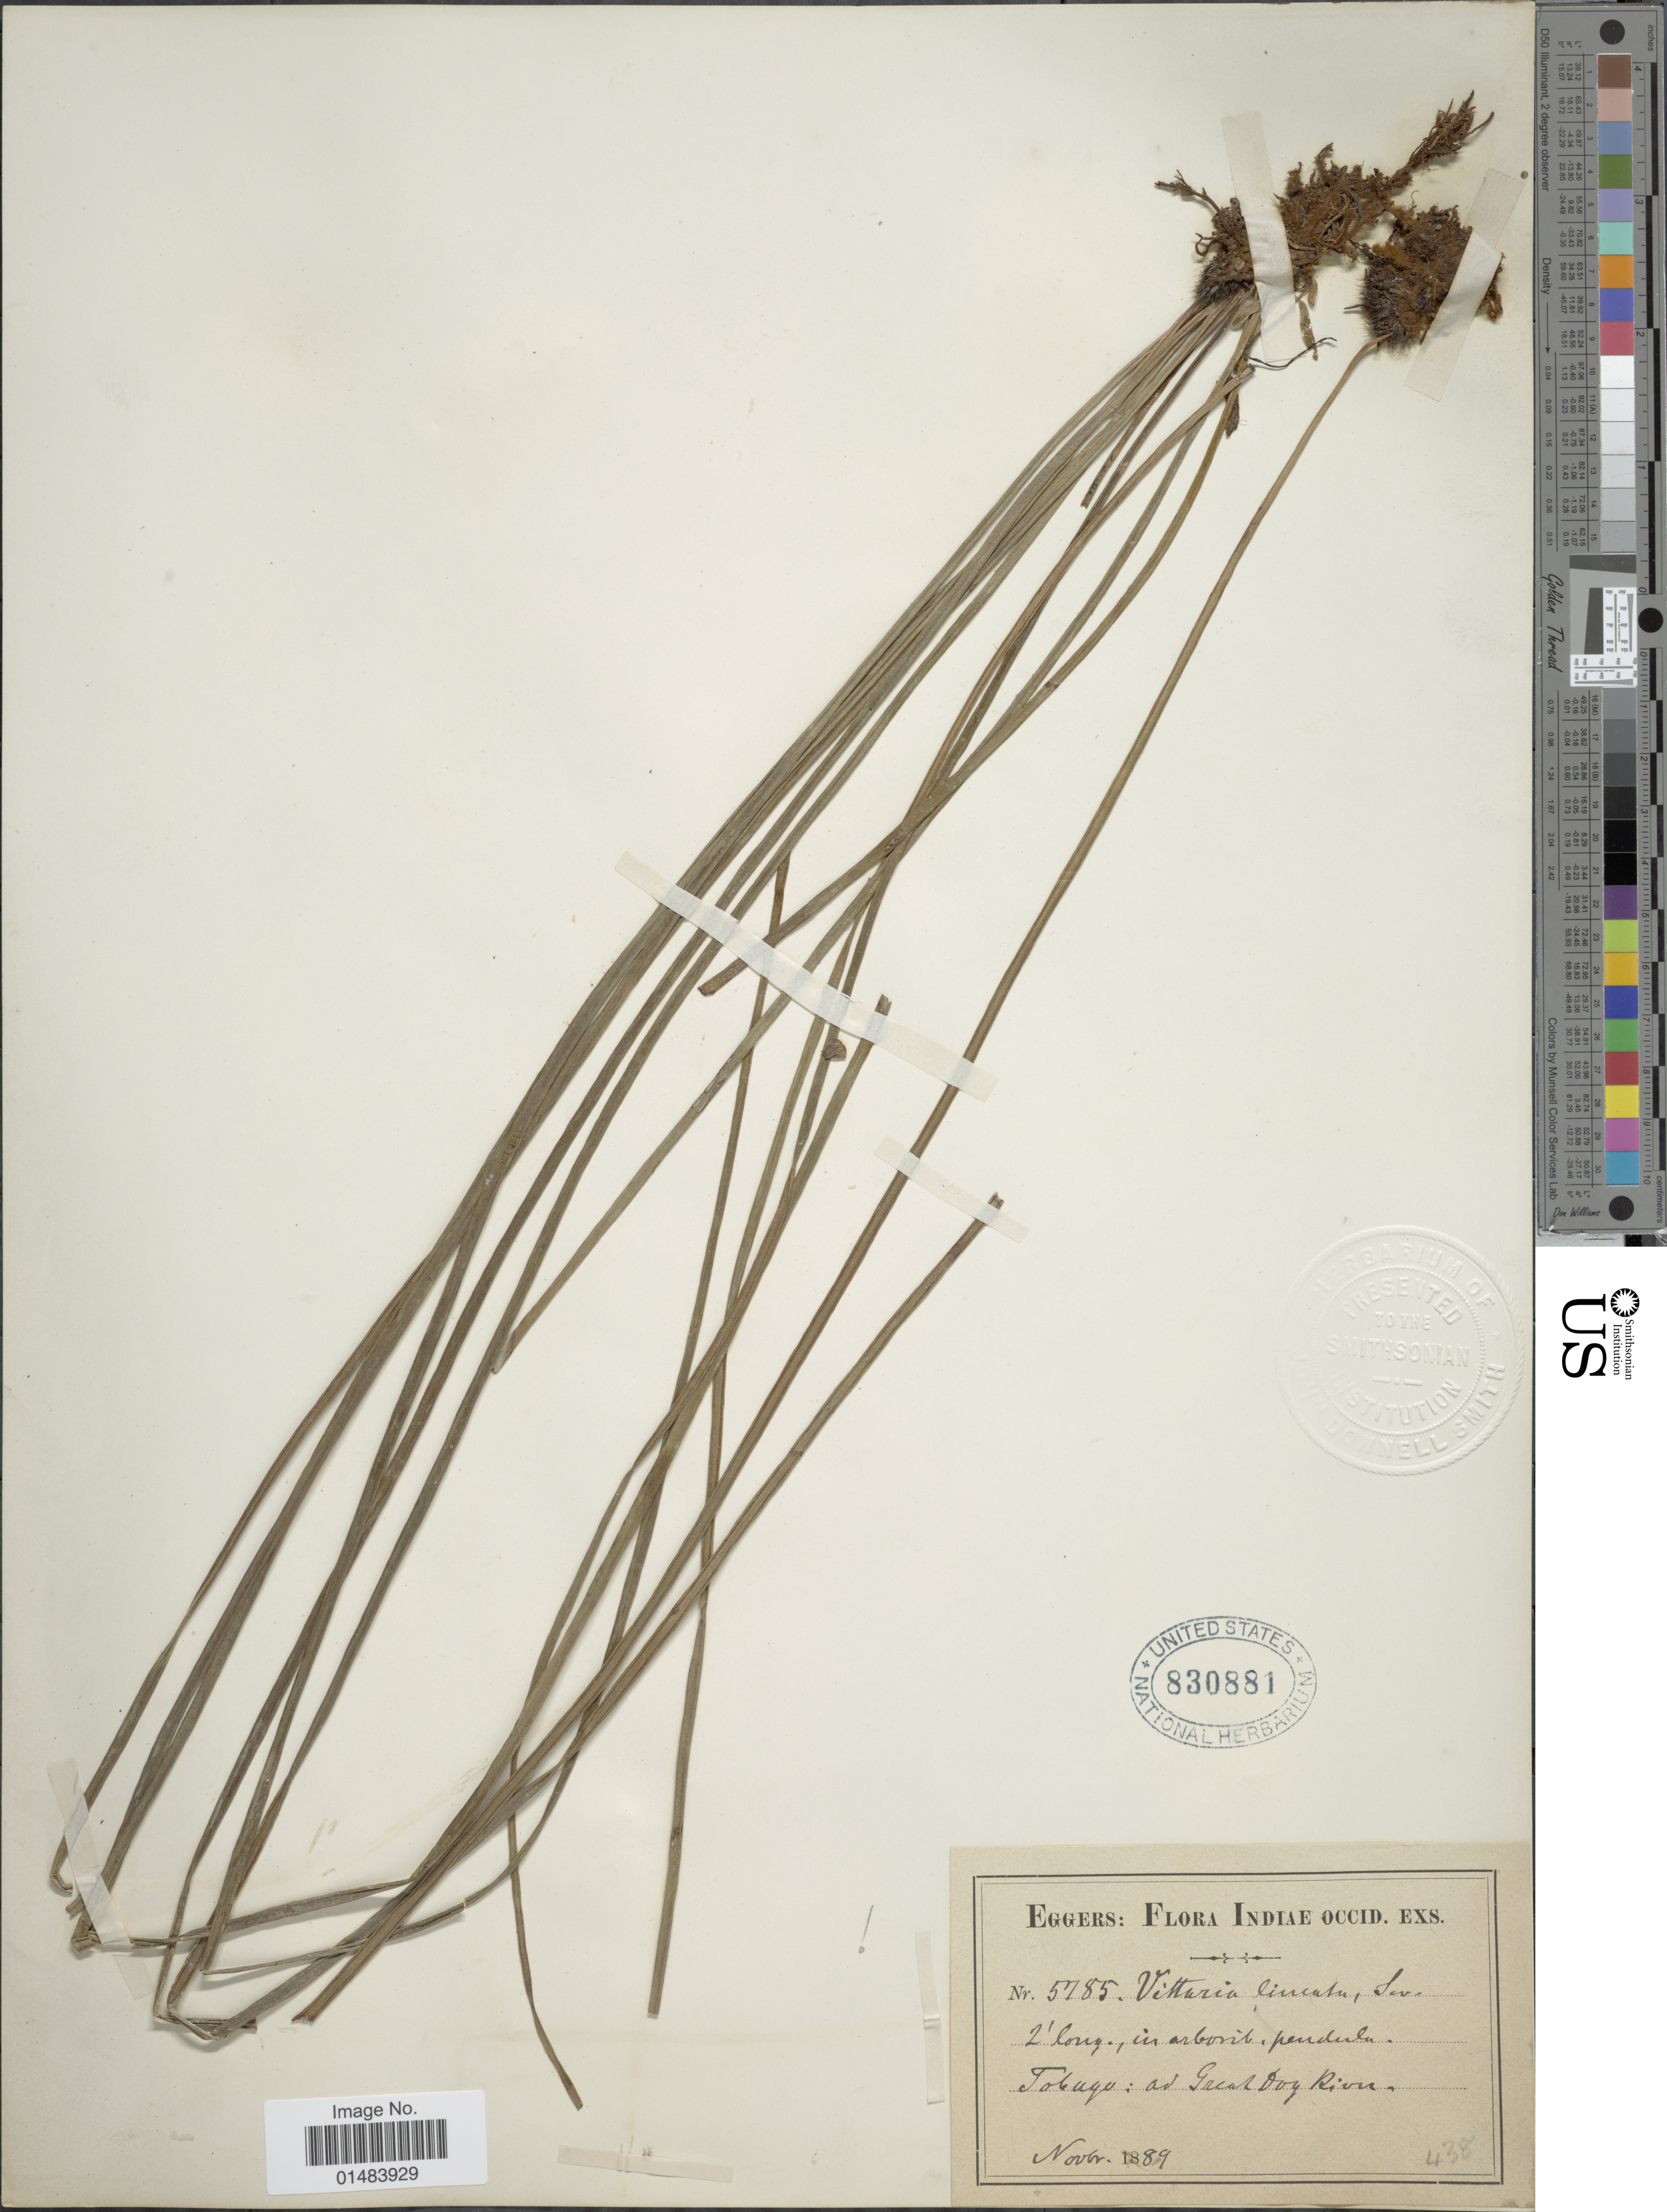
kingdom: Plantae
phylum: Tracheophyta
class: Polypodiopsida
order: Polypodiales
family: Pteridaceae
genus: Vittaria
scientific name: Vittaria lineata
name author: (L.) Sm.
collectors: -. Eggers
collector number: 5785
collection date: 1889-11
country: Trinidad and Tobago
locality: Indiae Occid. Exs. Tobago: ad. Great Dog River.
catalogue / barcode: US 830881